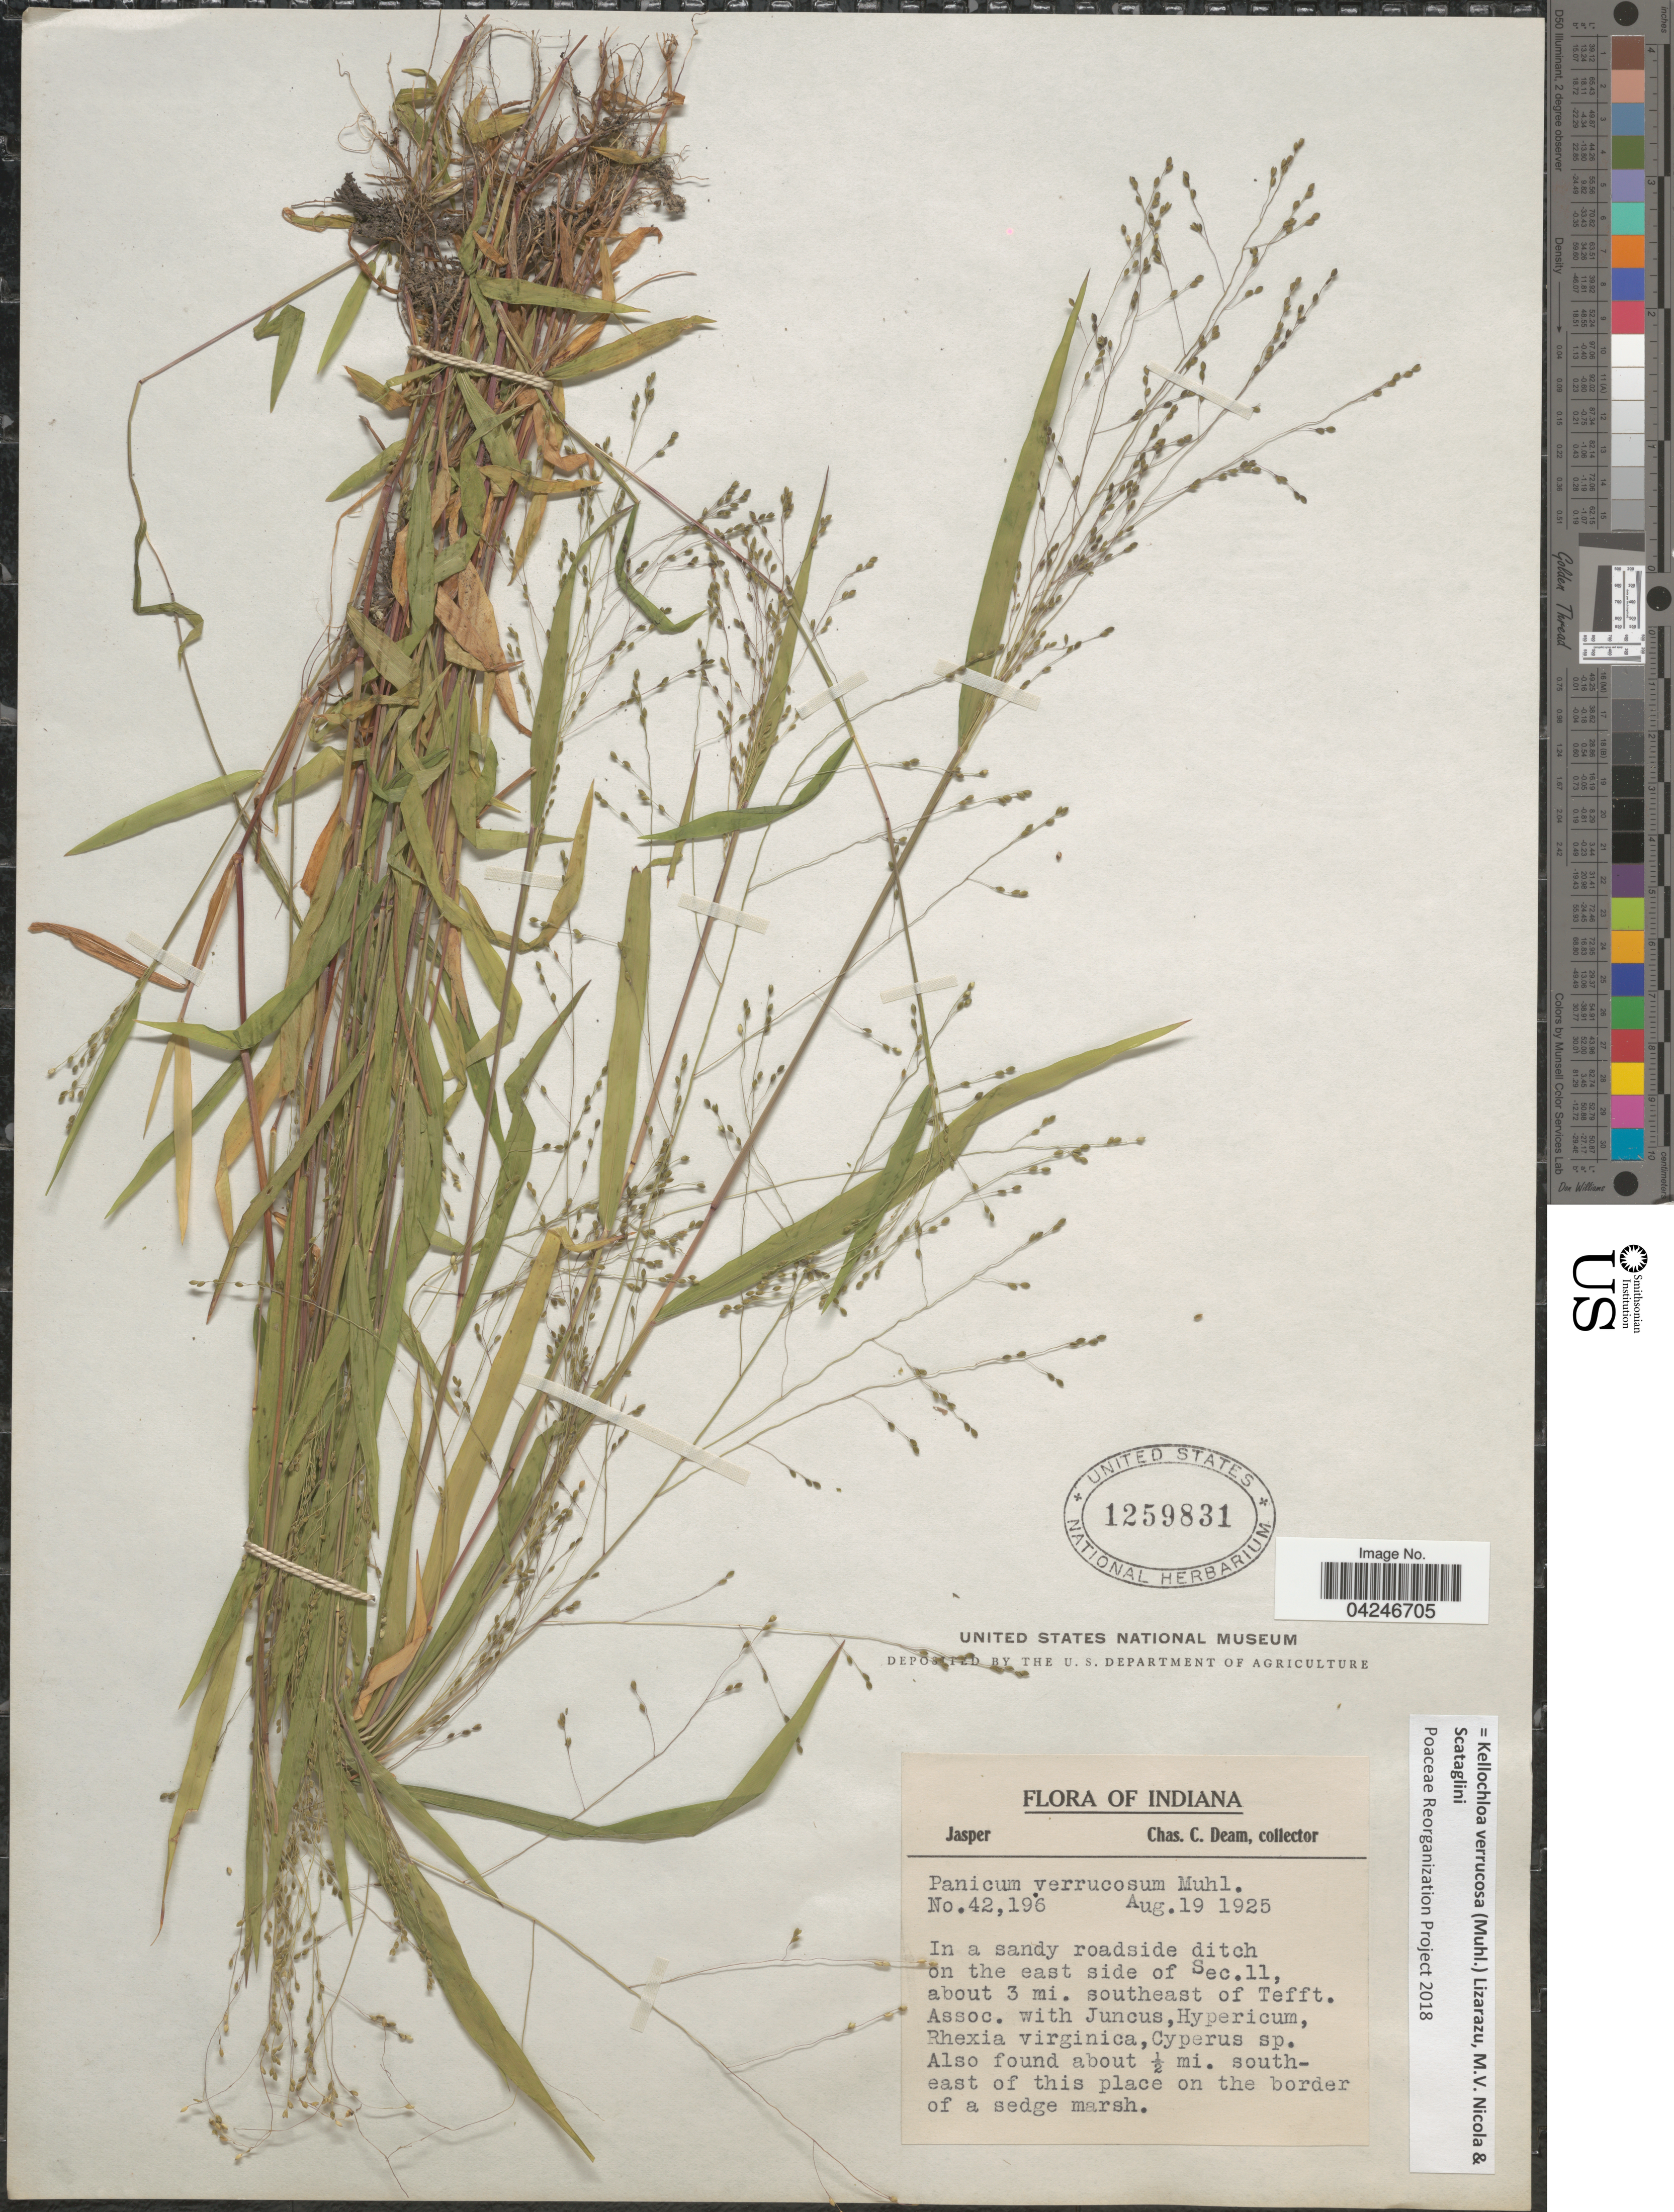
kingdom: Plantae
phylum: Tracheophyta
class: Liliopsida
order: Poales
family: Poaceae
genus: Kellochloa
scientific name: Kellochloa verrucosa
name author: (Muhl.) Lizarazu et al.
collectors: C. C. Deam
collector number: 42196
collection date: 1925-08-19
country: United States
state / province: Indiana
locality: Jasper. In a sandy roadside ditch on the east side of Sec.11, about 3 mi. southeast of Tefft. Also found about ½ mi. south-east of this place on the border of a sedge marsh.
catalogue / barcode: US 1259831